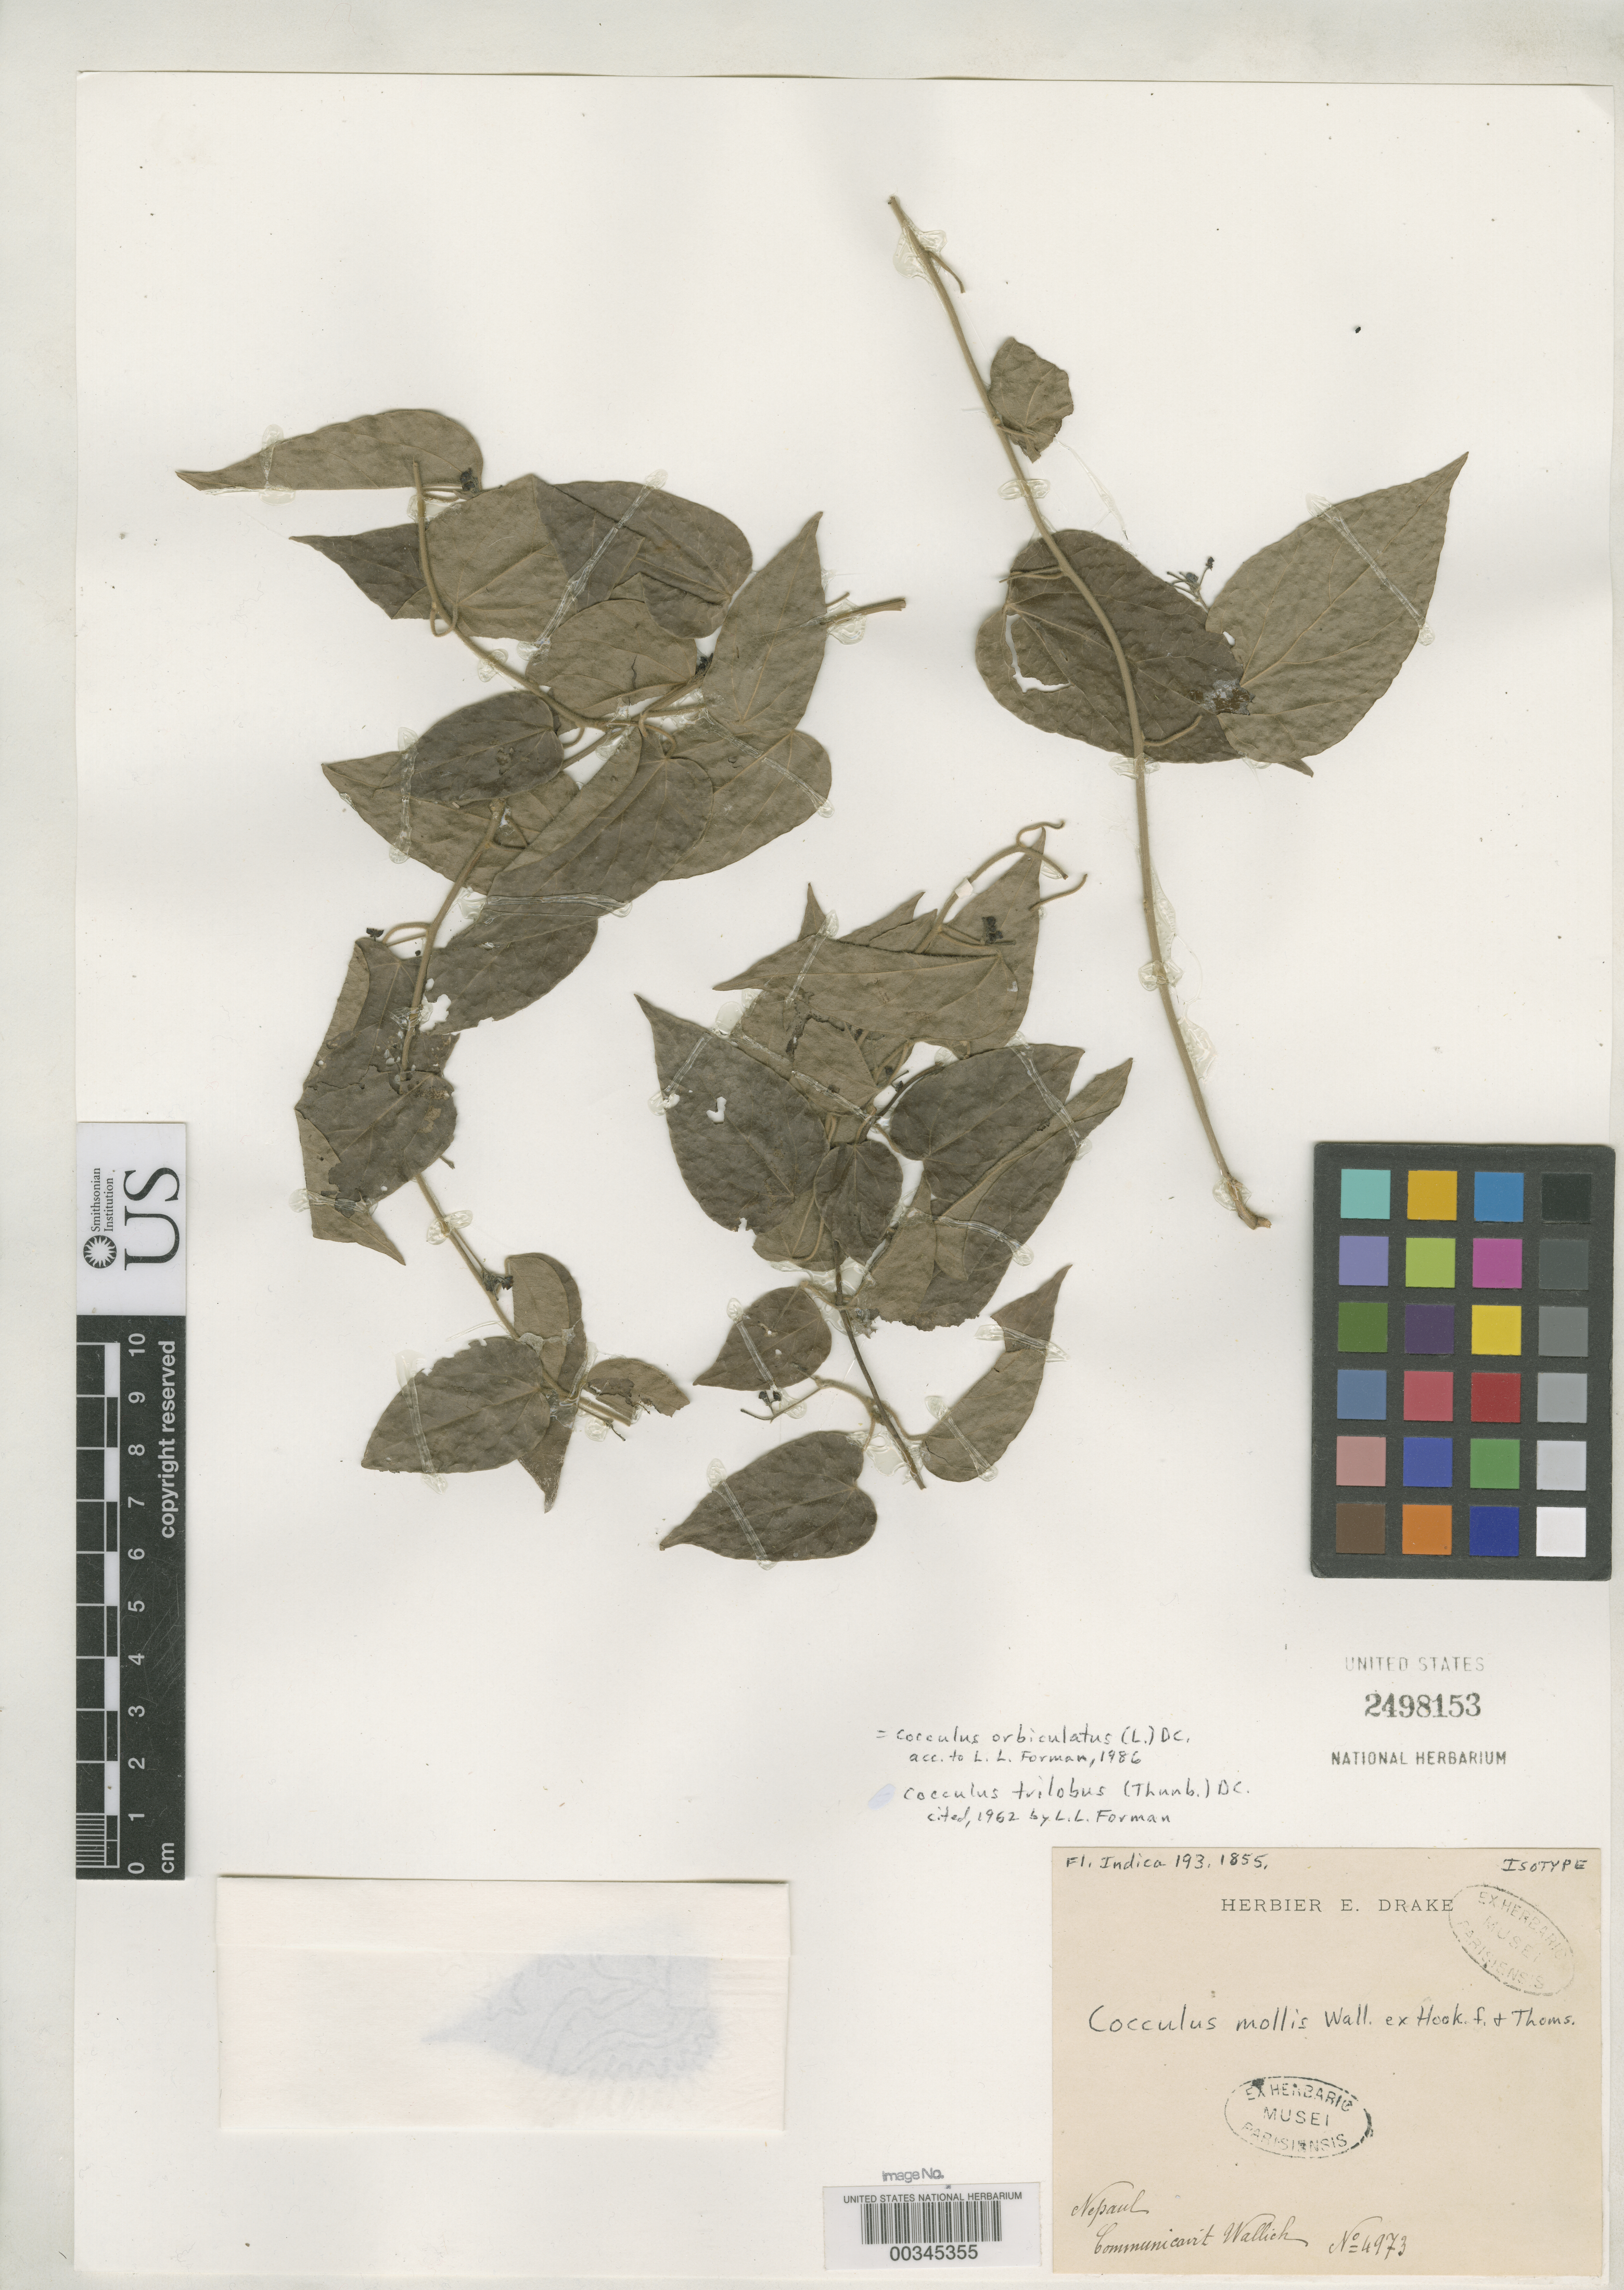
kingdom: Plantae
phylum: Tracheophyta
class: Magnoliopsida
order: Ranunculales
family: Menispermaceae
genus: Cocculus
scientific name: Cocculus mollis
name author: Wall. ex Hook. f. & Thomson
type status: Isotype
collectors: N. Wallich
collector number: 4973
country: Nepal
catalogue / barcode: US 2498153